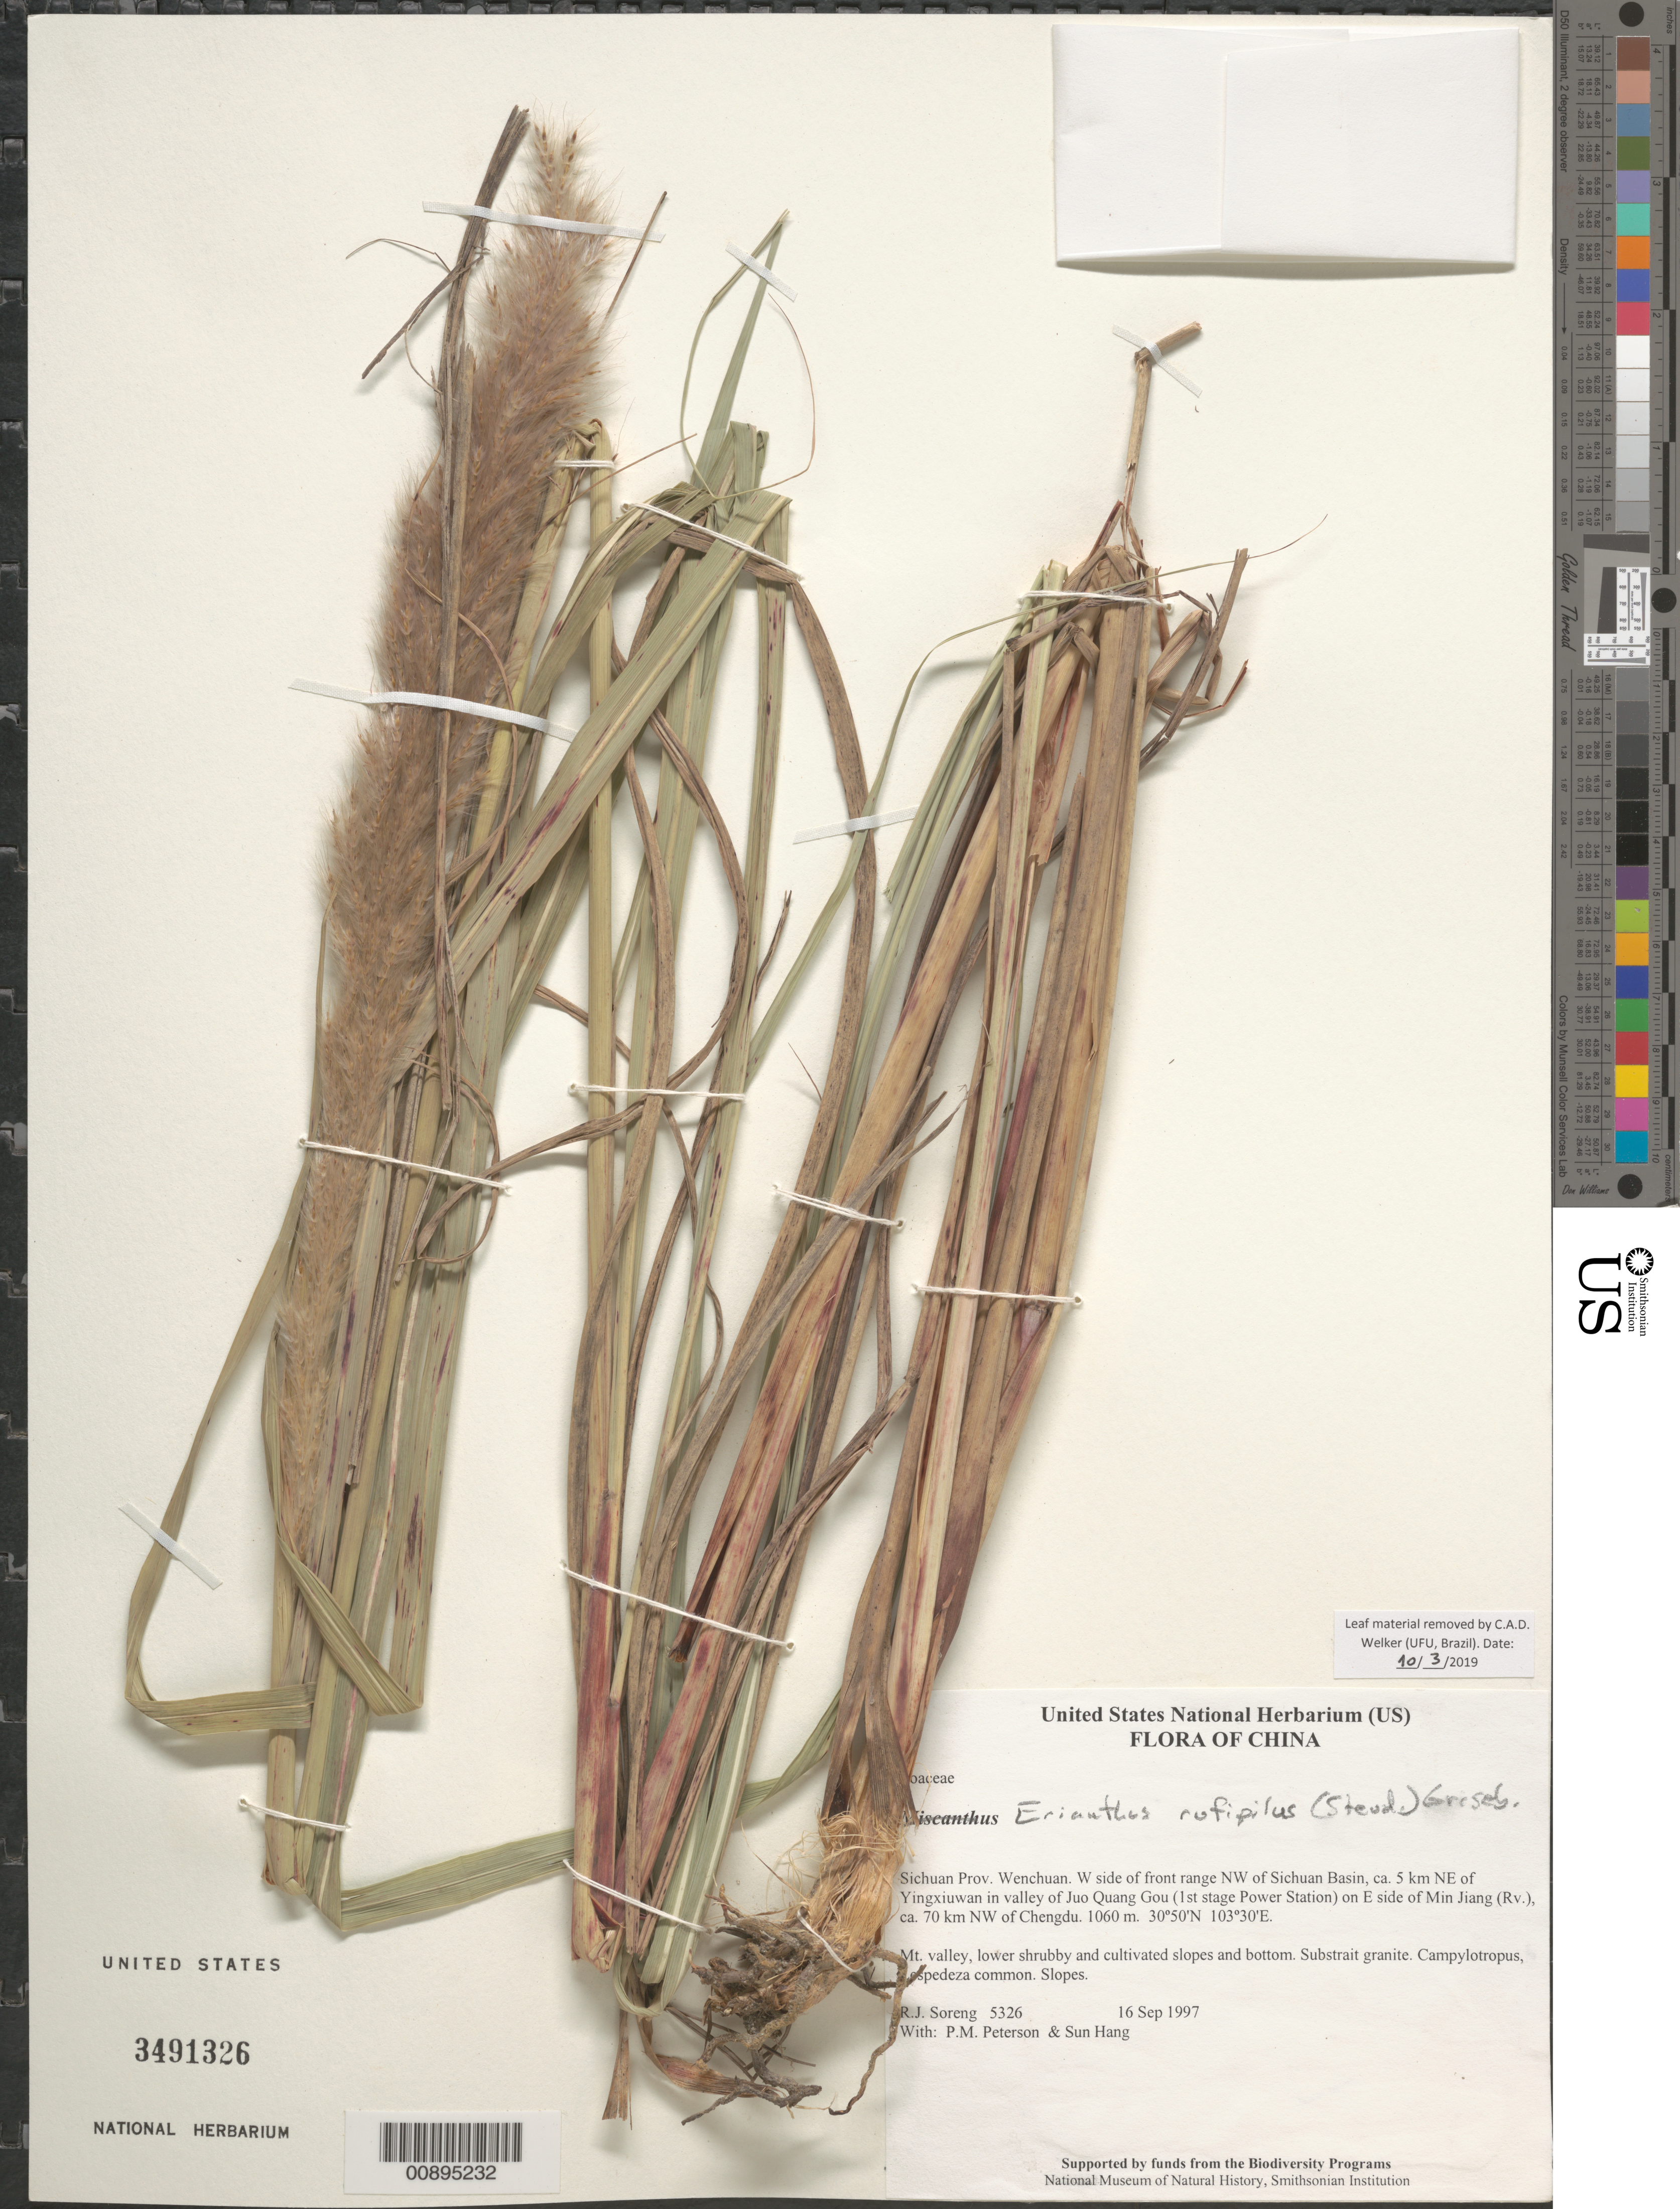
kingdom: Plantae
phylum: Tracheophyta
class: Liliopsida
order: Poales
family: Poaceae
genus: Saccharum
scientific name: Saccharum rufipilum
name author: Steud.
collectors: R. J. Soreng, P. M. Peterson & Sun Hang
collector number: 5326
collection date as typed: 16 Sep 1997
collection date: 1997-09-16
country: China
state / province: Sichuan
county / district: Wenchuan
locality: W side of front range NW of Sichuan Basin, ca. 5 km NE of Yingxiuwan in valley of Juo Quang Gou (1st stage Power Station) on E side of Min Jiang (Rv.), ca. 70 km NW of Chengdu.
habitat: Mt. valley, lower shruby and cultivated slopes and bottom. Substrait granite. Campylotropus, Lespedeza common.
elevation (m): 1060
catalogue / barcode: US 3491326